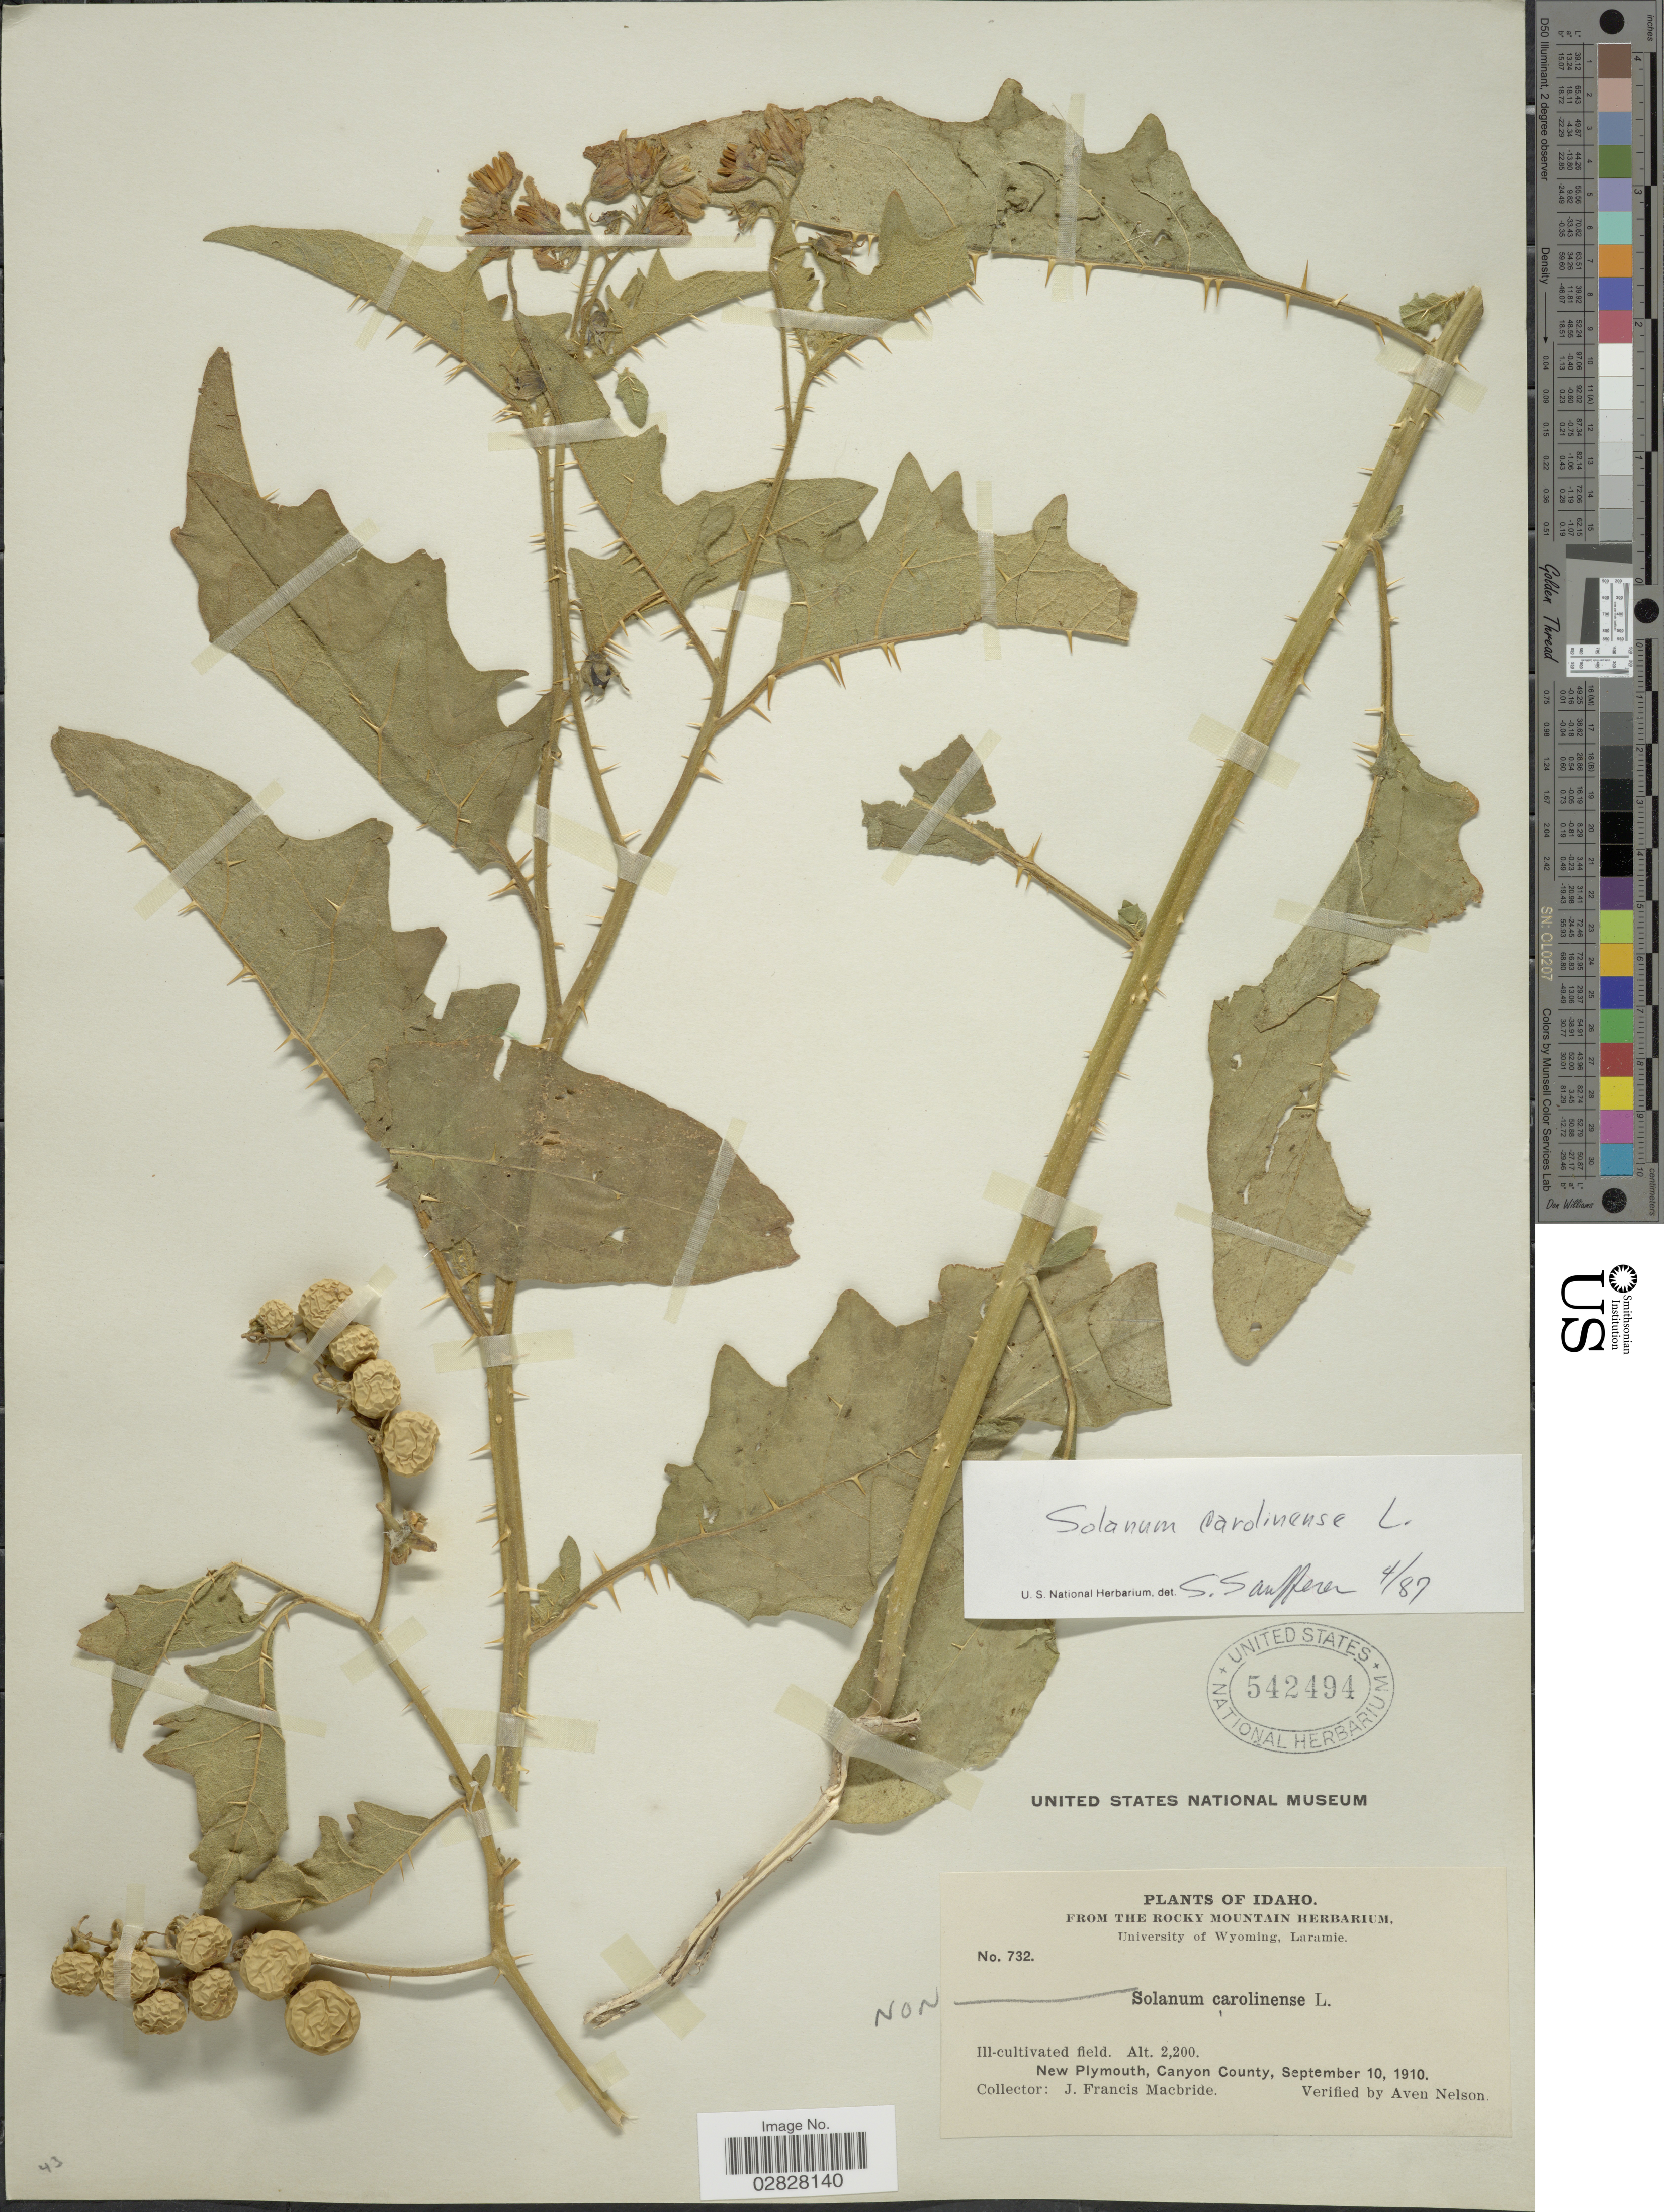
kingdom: Plantae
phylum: Tracheophyta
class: Magnoliopsida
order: Solanales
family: Solanaceae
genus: Solanum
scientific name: Solanum carolinense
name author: L.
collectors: J. F. Macbride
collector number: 732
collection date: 1910-09-10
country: United States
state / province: Idaho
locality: New Plymouth, Canyon County.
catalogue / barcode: US 542494